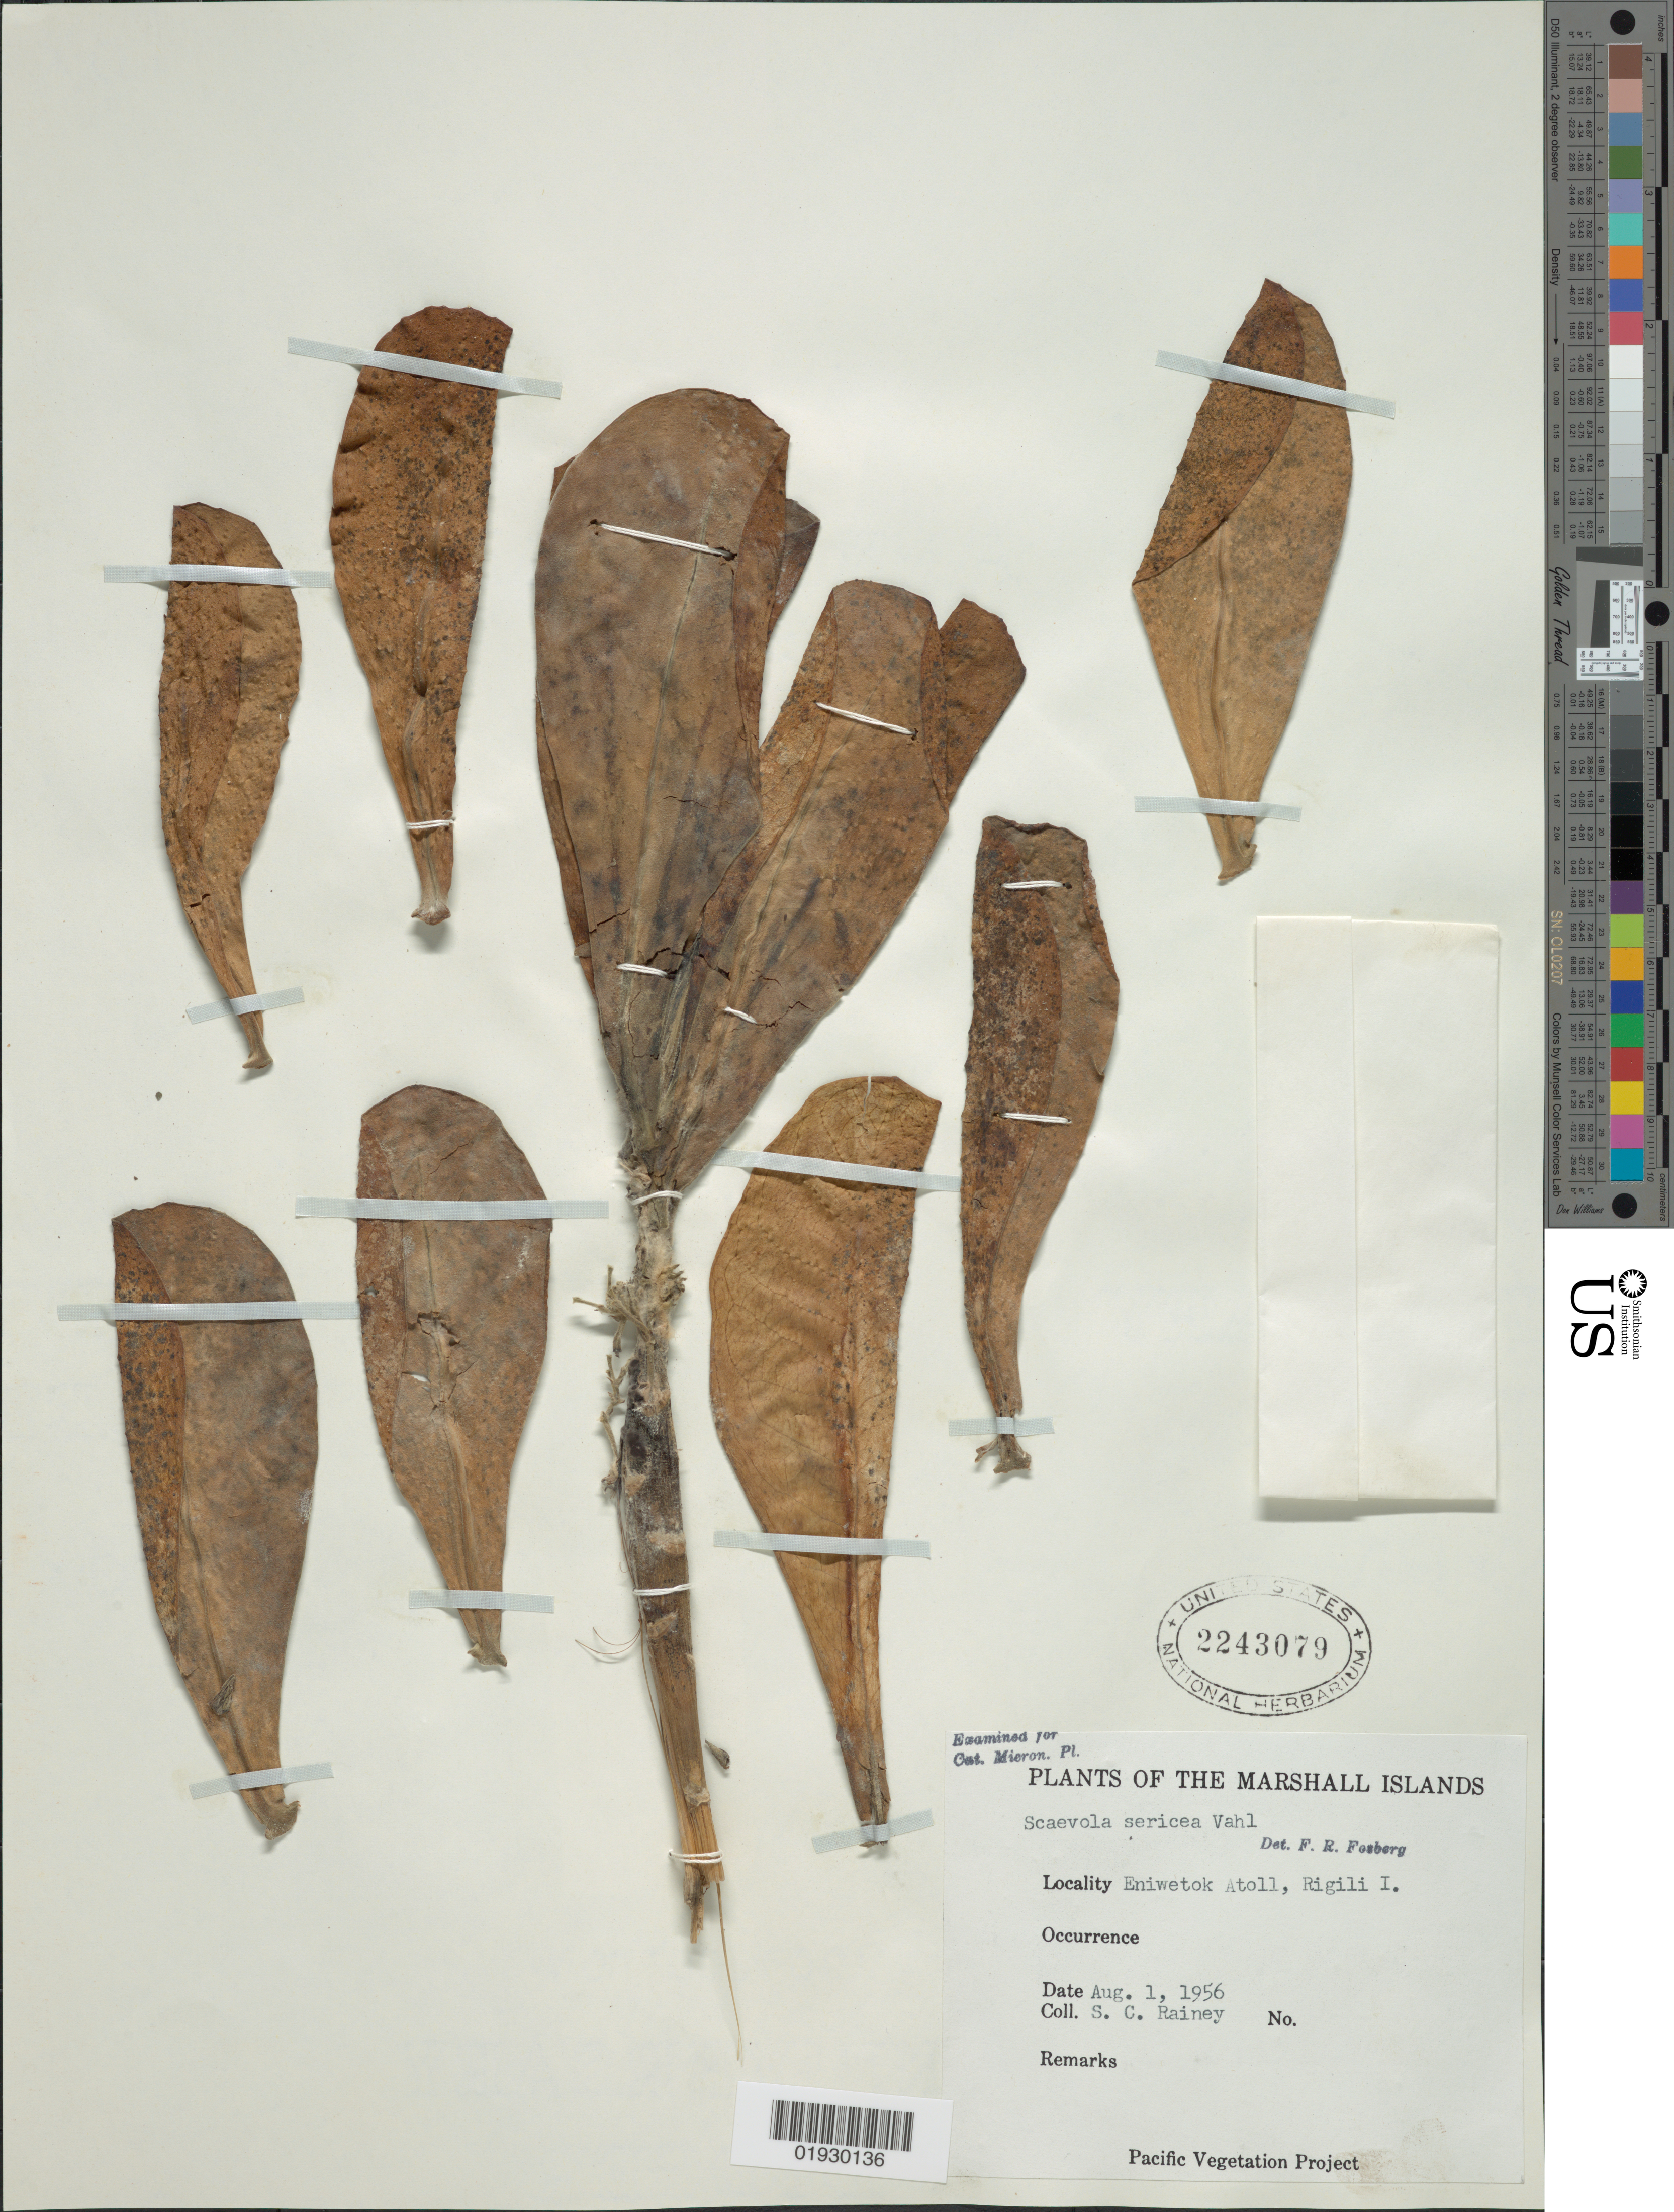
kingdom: Plantae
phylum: Tracheophyta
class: Magnoliopsida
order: Asterales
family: Goodeniaceae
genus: Scaevola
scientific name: Scaevola taccada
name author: (Gaertn.) Roxb.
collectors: S. C. Rainey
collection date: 1956-08-01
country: Marshall Islands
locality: Eniwetok Atoll, Rigili I.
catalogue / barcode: US 2243079